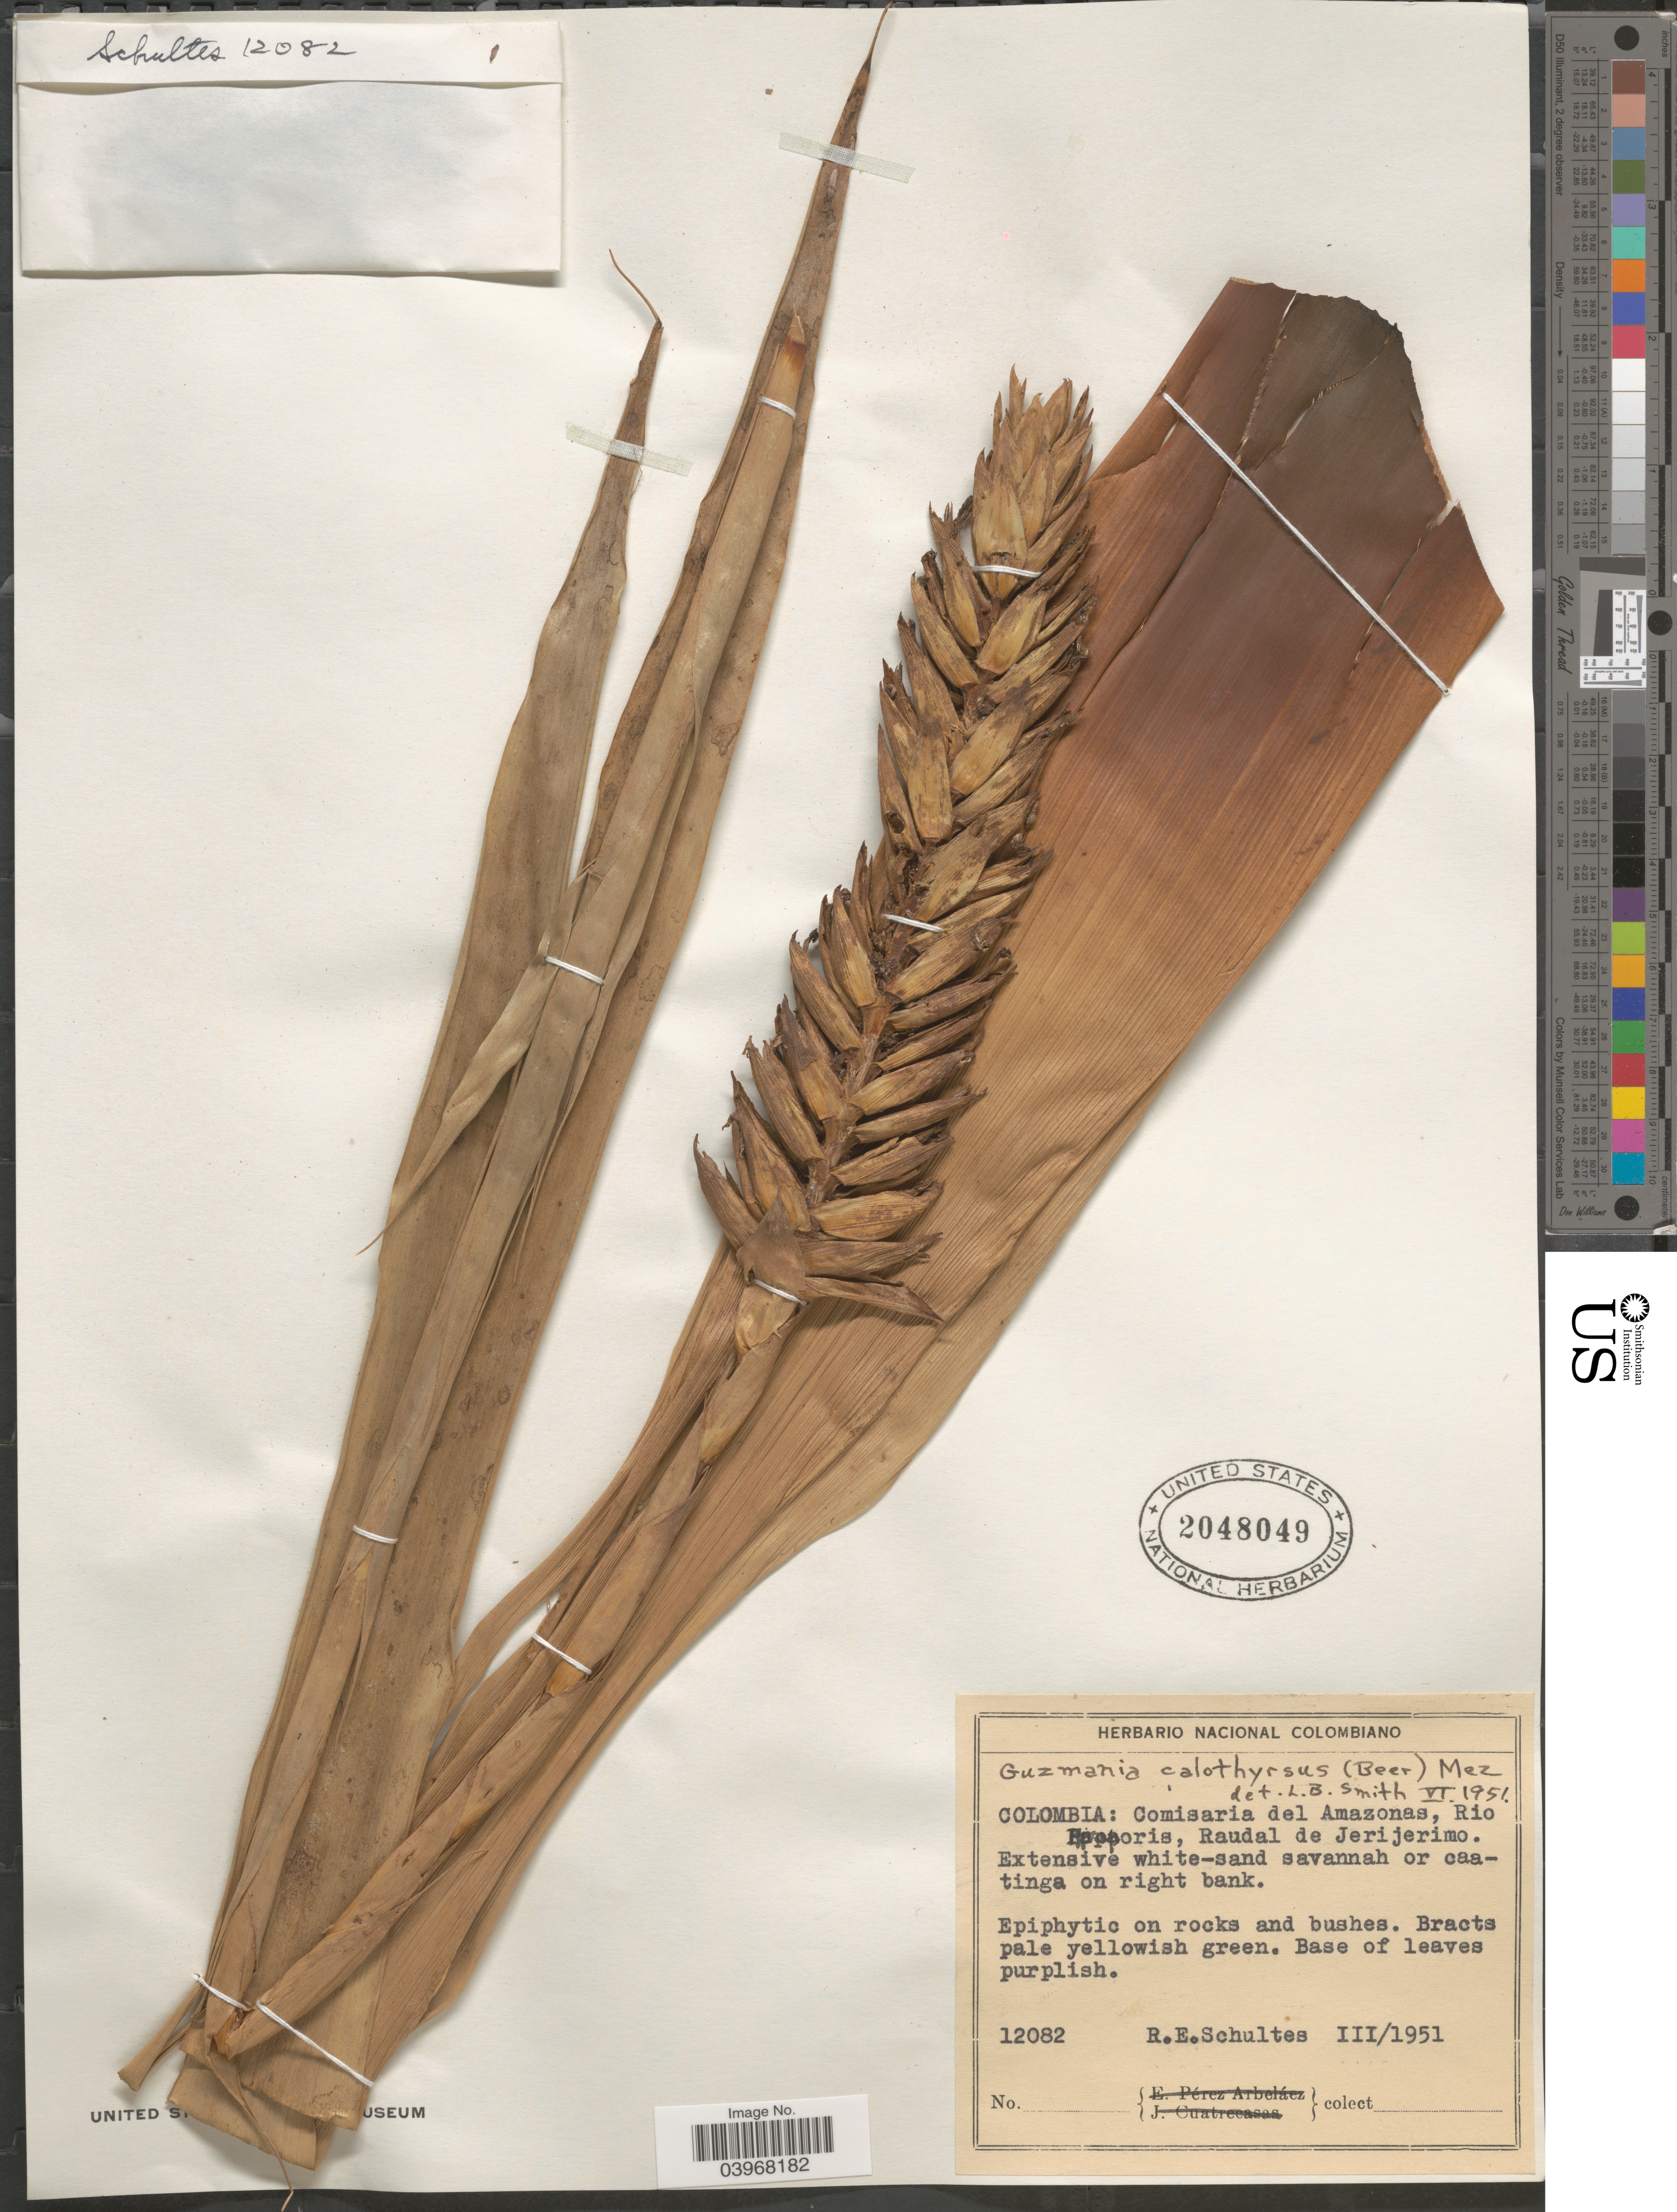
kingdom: Plantae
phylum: Tracheophyta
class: Liliopsida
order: Poales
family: Bromeliaceae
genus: Guzmania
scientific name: Guzmania calothyrsus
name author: Mez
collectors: R. E. Schultes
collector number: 12082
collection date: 1951-03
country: Colombia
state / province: Amazônas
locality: Comisaria del Amazonas, Rio Apaporis, Raudal de Jerijerimo.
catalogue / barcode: US 2048049